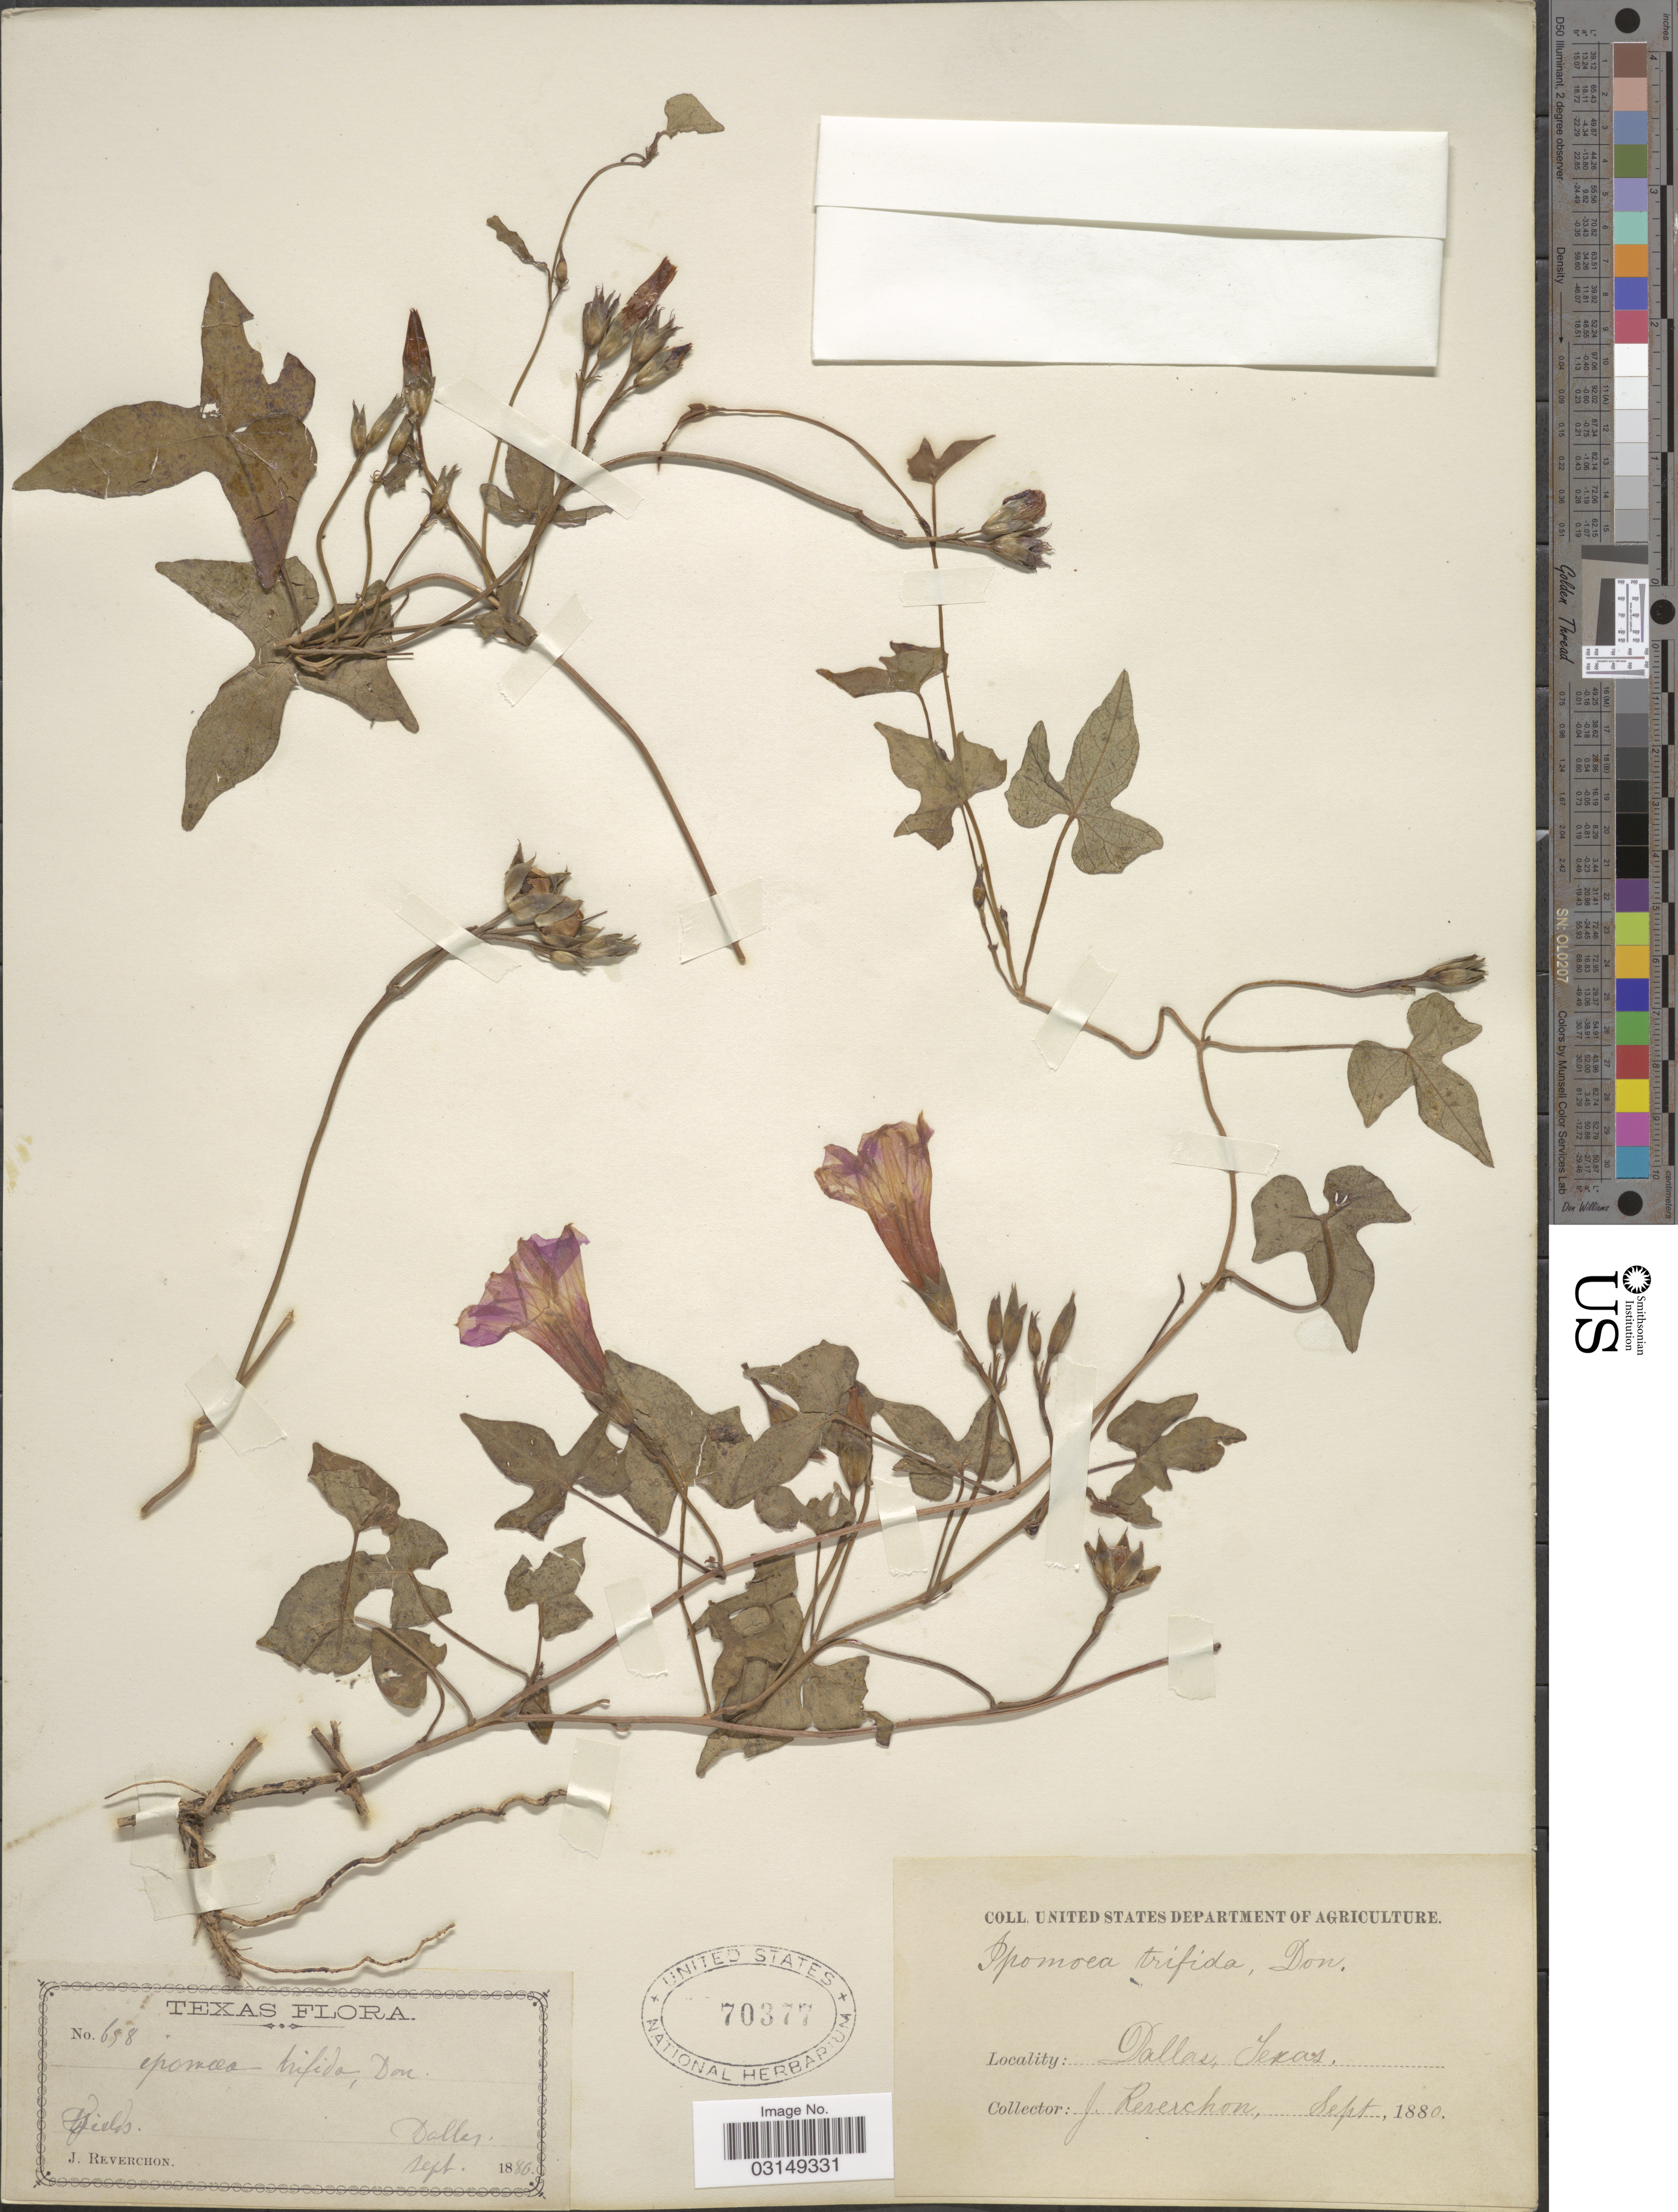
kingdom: Plantae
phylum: Tracheophyta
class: Magnoliopsida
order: Solanales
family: Convolvulaceae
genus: Ipomoea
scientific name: Ipomoea trichocarpa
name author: Elliott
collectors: J. Reverchon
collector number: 658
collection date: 1886-09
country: United States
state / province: Texas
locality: Dallas.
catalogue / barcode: US 70377